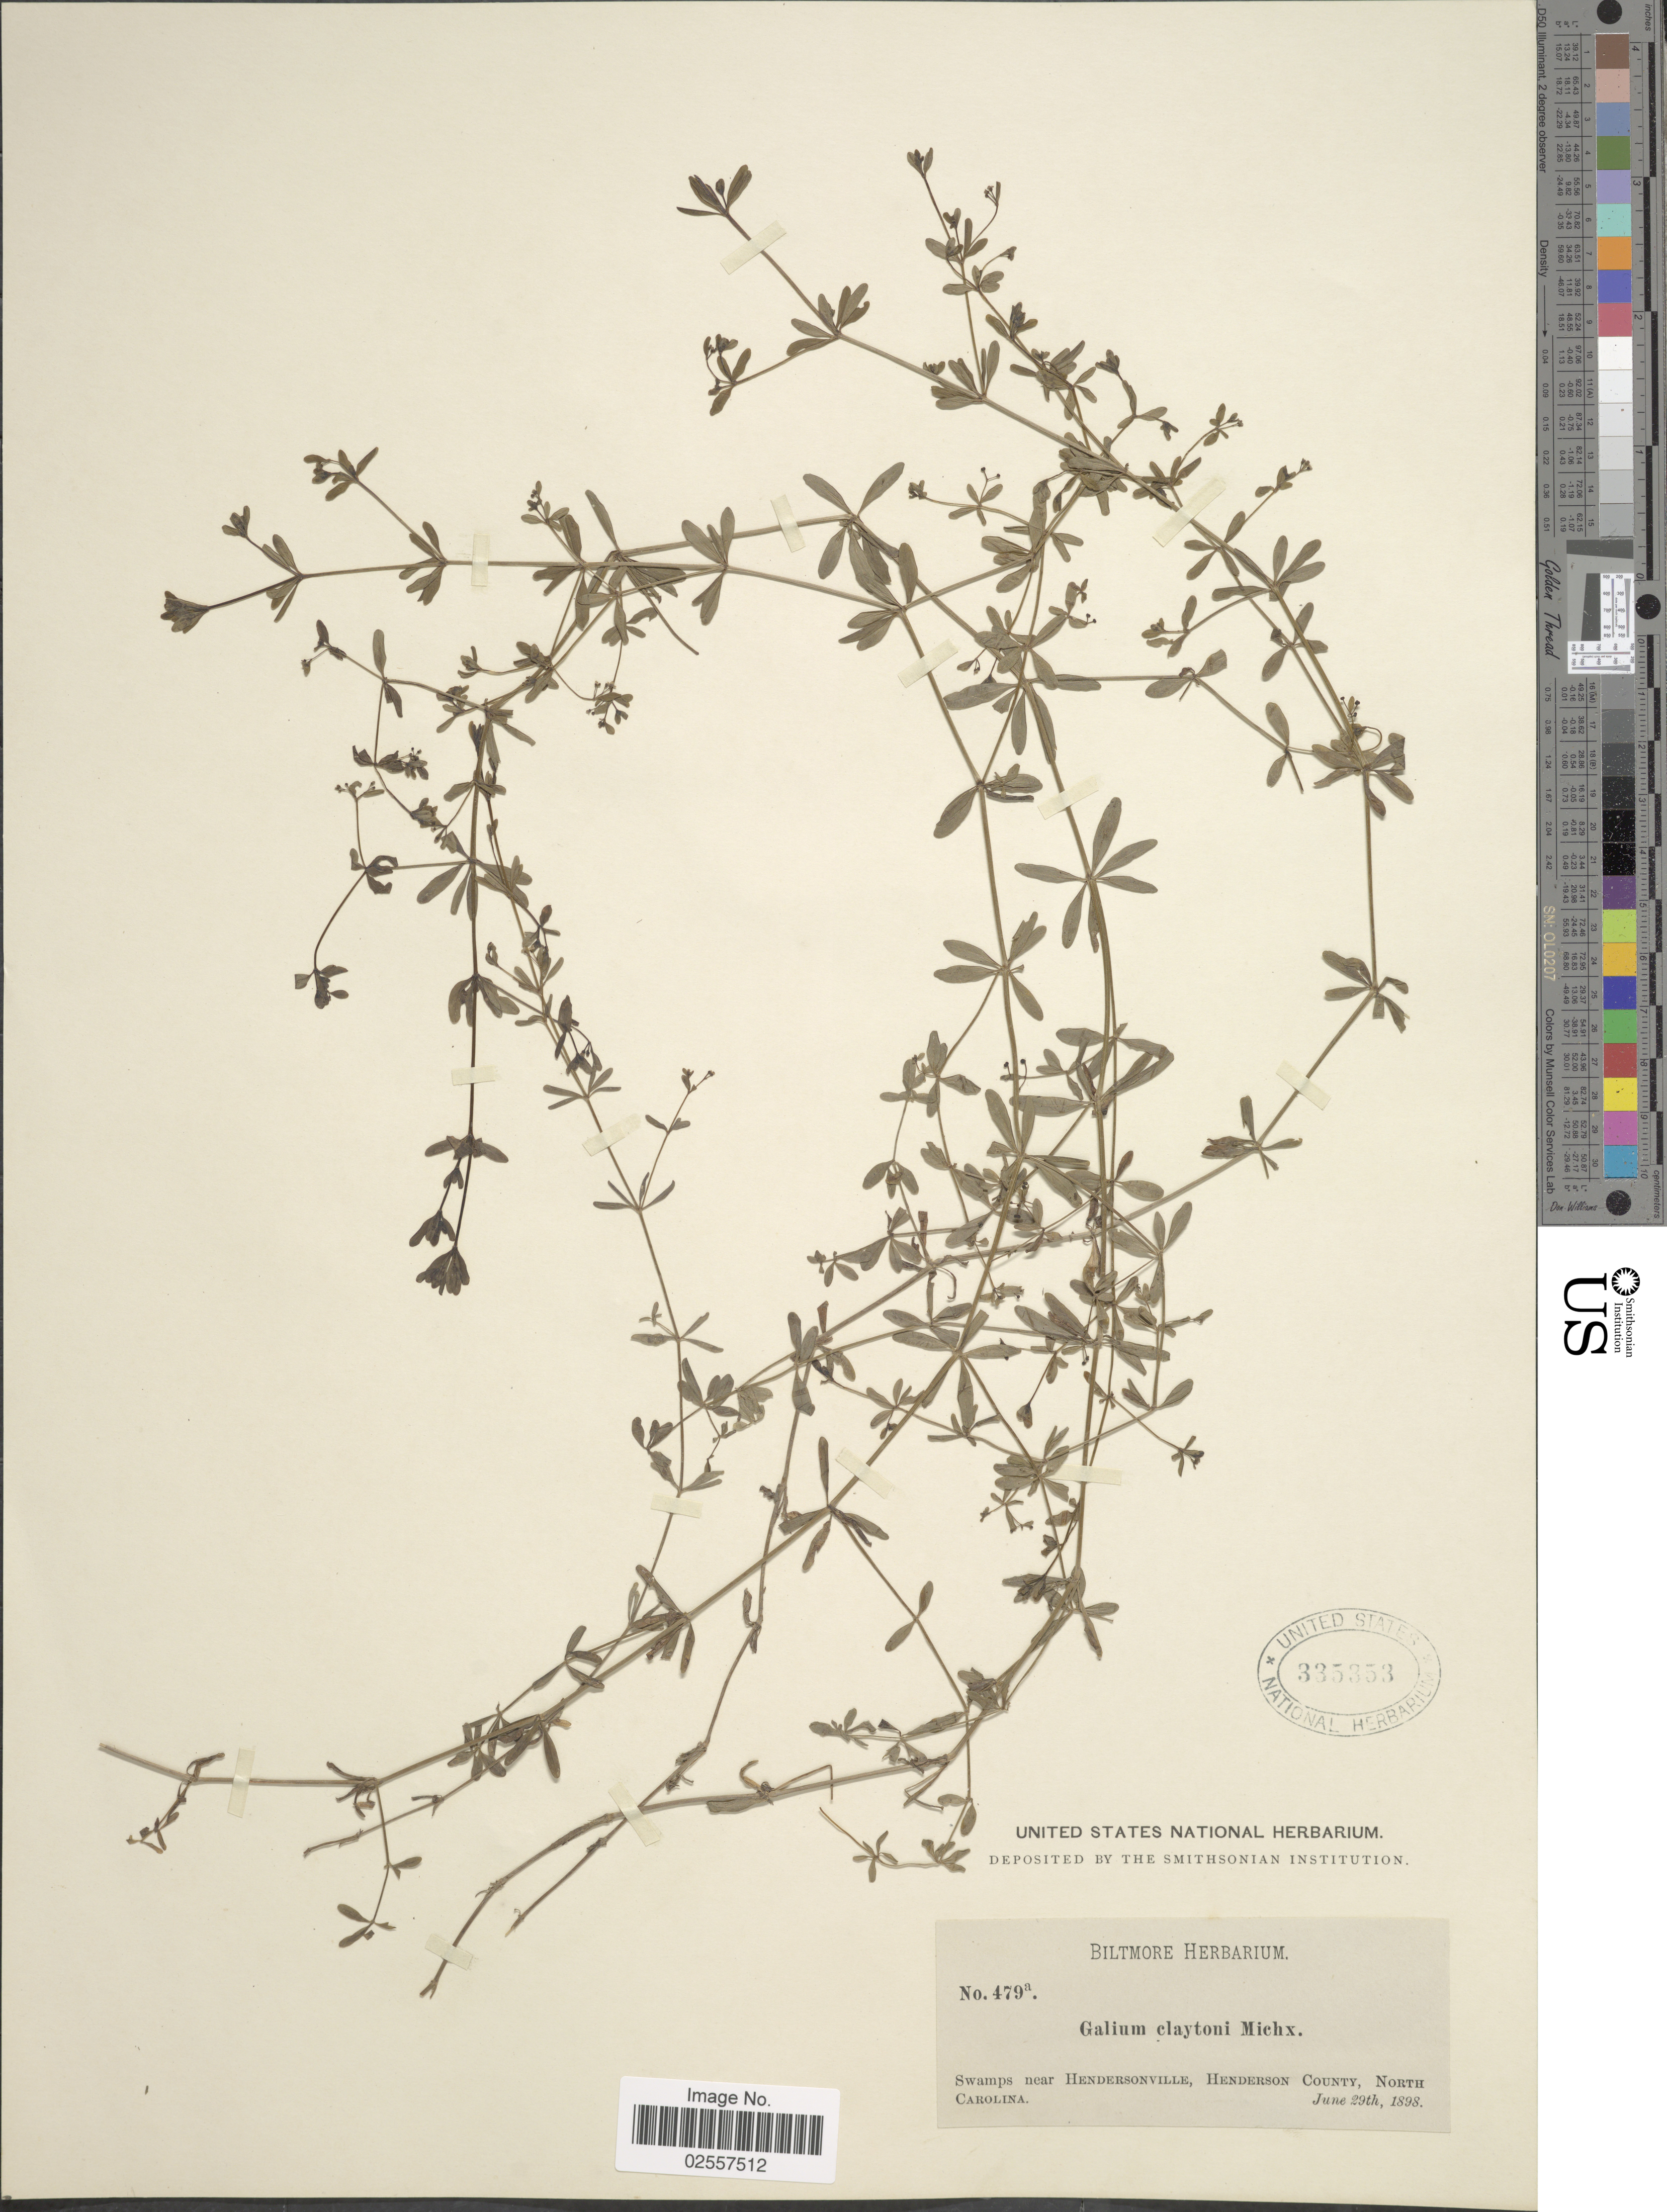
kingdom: Plantae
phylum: Tracheophyta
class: Magnoliopsida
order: Gentianales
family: Rubiaceae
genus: Galium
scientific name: Galium claytoni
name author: Michx.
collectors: ex herb. Biltmore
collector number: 479a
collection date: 1898-06-29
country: United States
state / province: North Carolina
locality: Swamps near Hendersonville, Henderson County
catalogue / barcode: US 335353